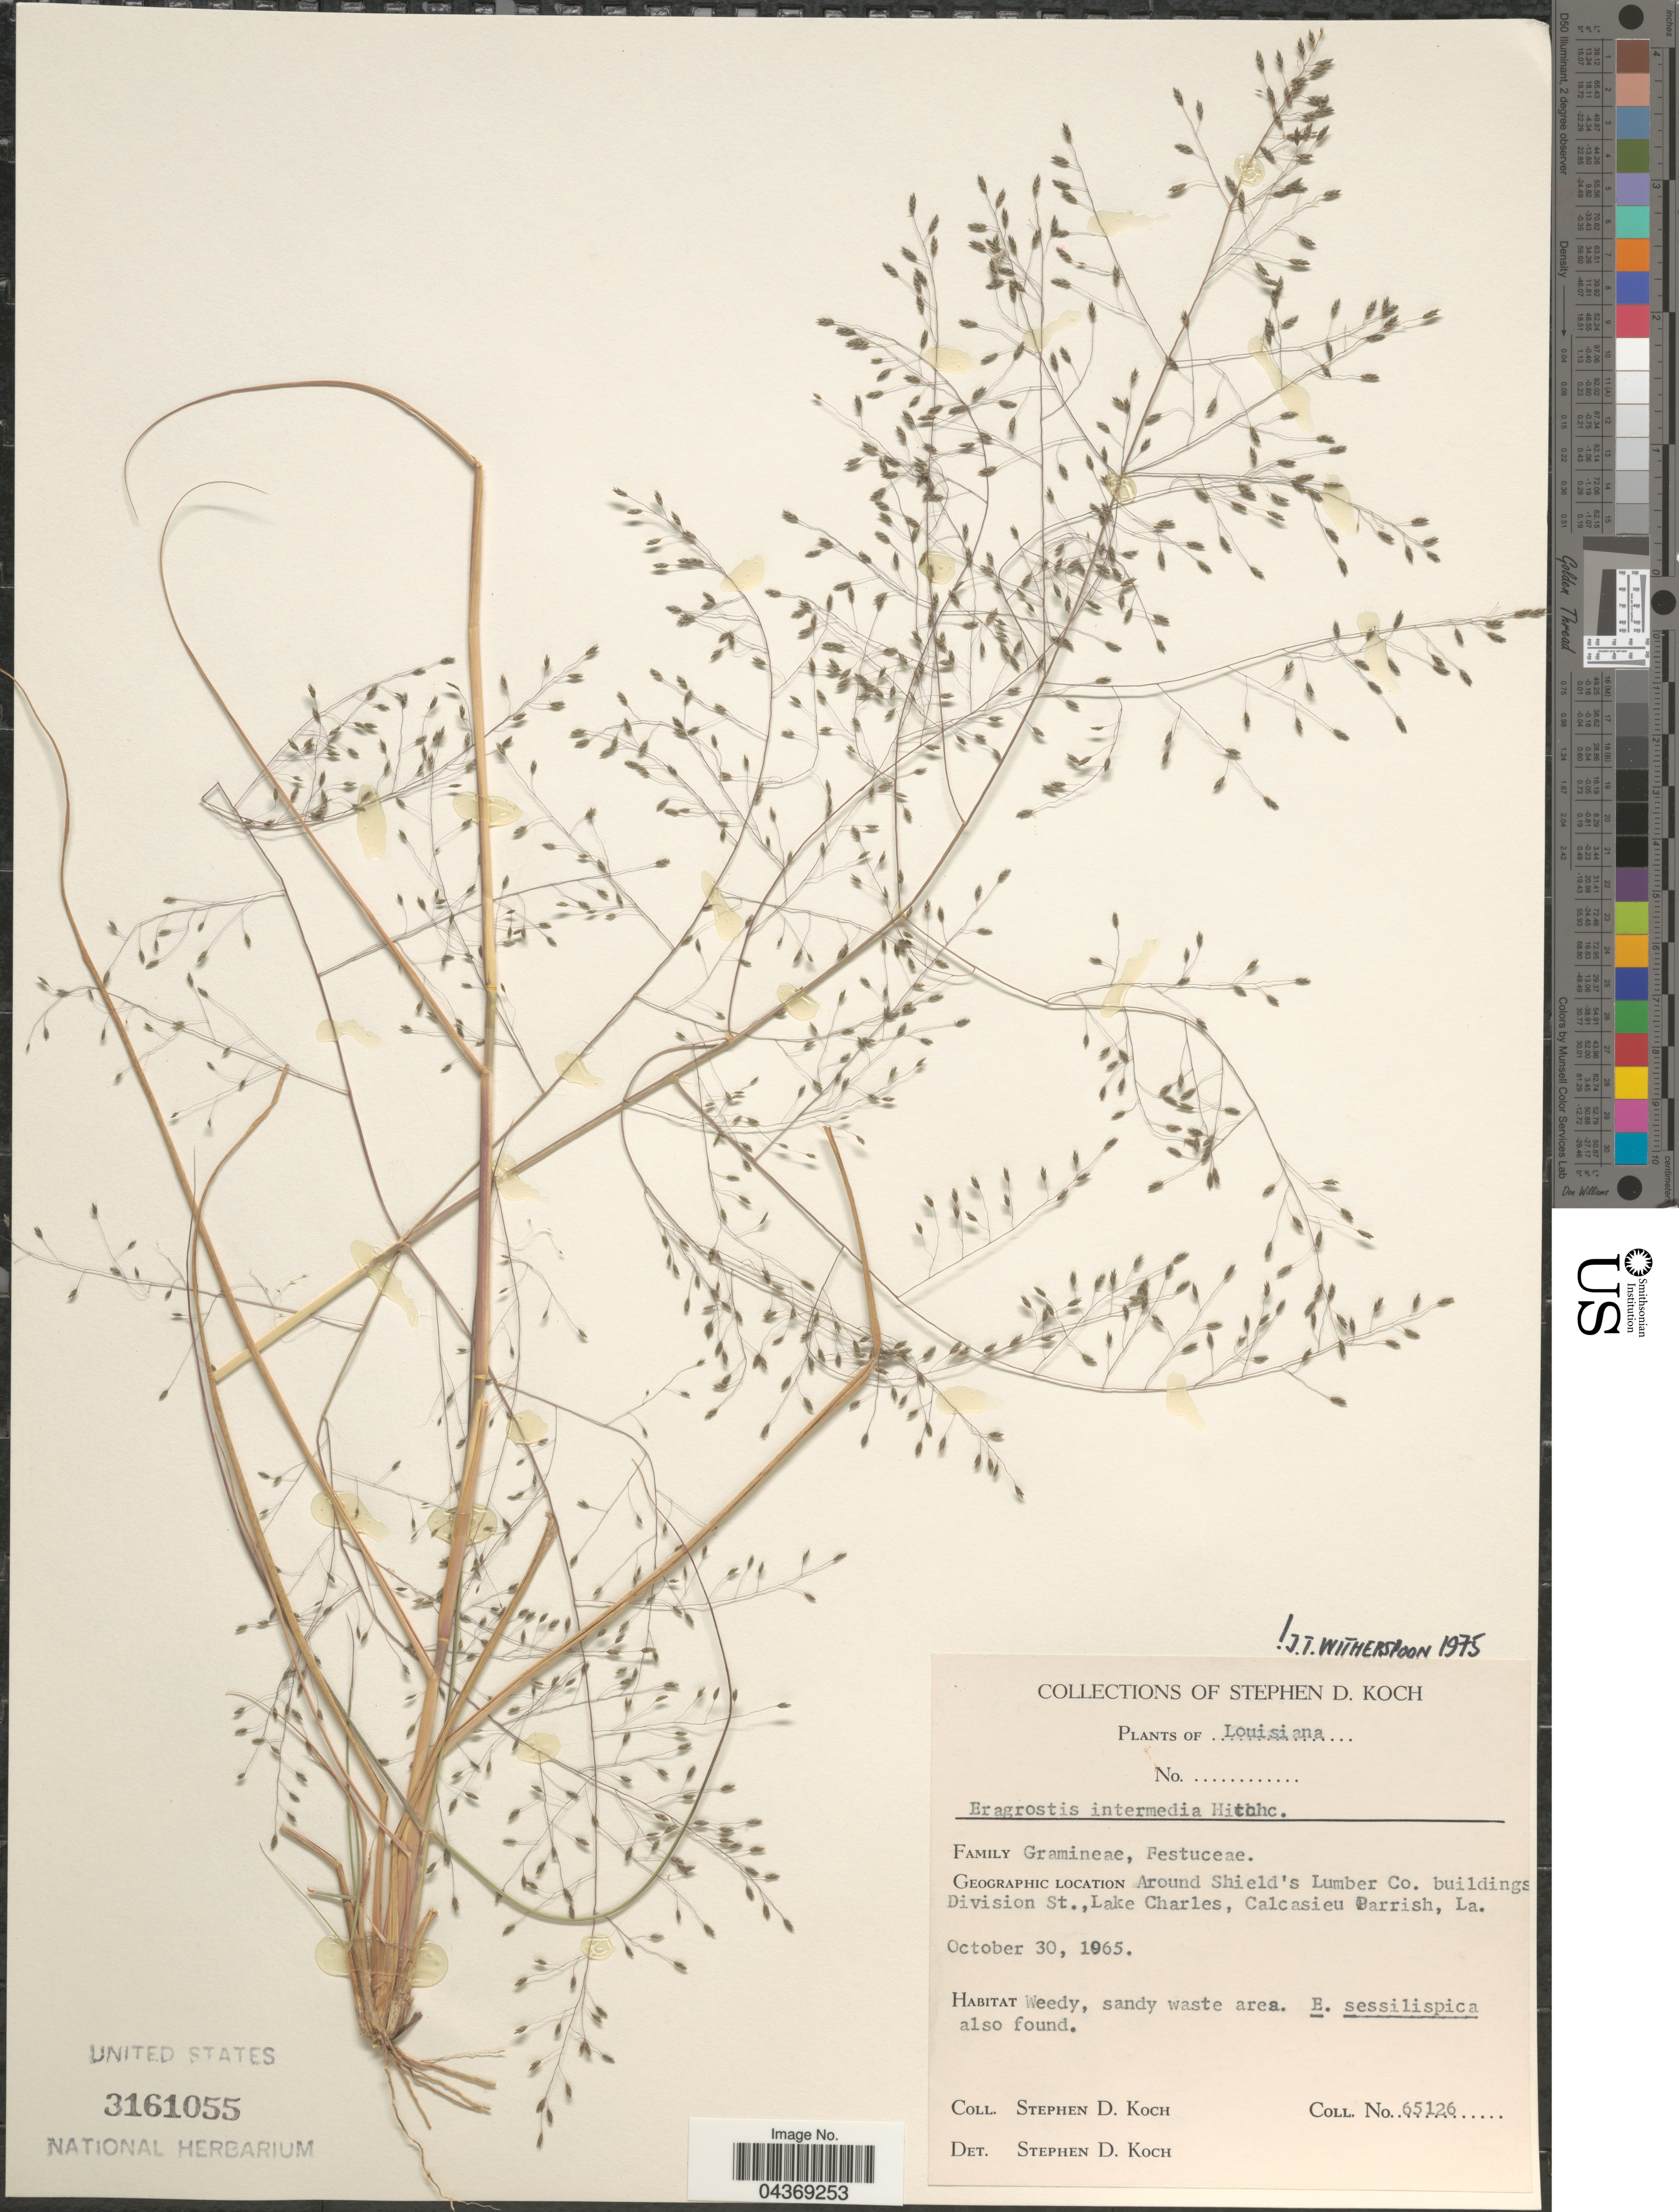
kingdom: Plantae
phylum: Tracheophyta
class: Liliopsida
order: Poales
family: Poaceae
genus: Eragrostis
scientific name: Eragrostis intermedia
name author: Hitchc.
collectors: S. D. Koch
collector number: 65126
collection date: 1965-10-30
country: United States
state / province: Louisiana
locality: Around Shield's Lumber Co. buildings Division St., Lake Charles, Calcasieu Parrish.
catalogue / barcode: US 3161055